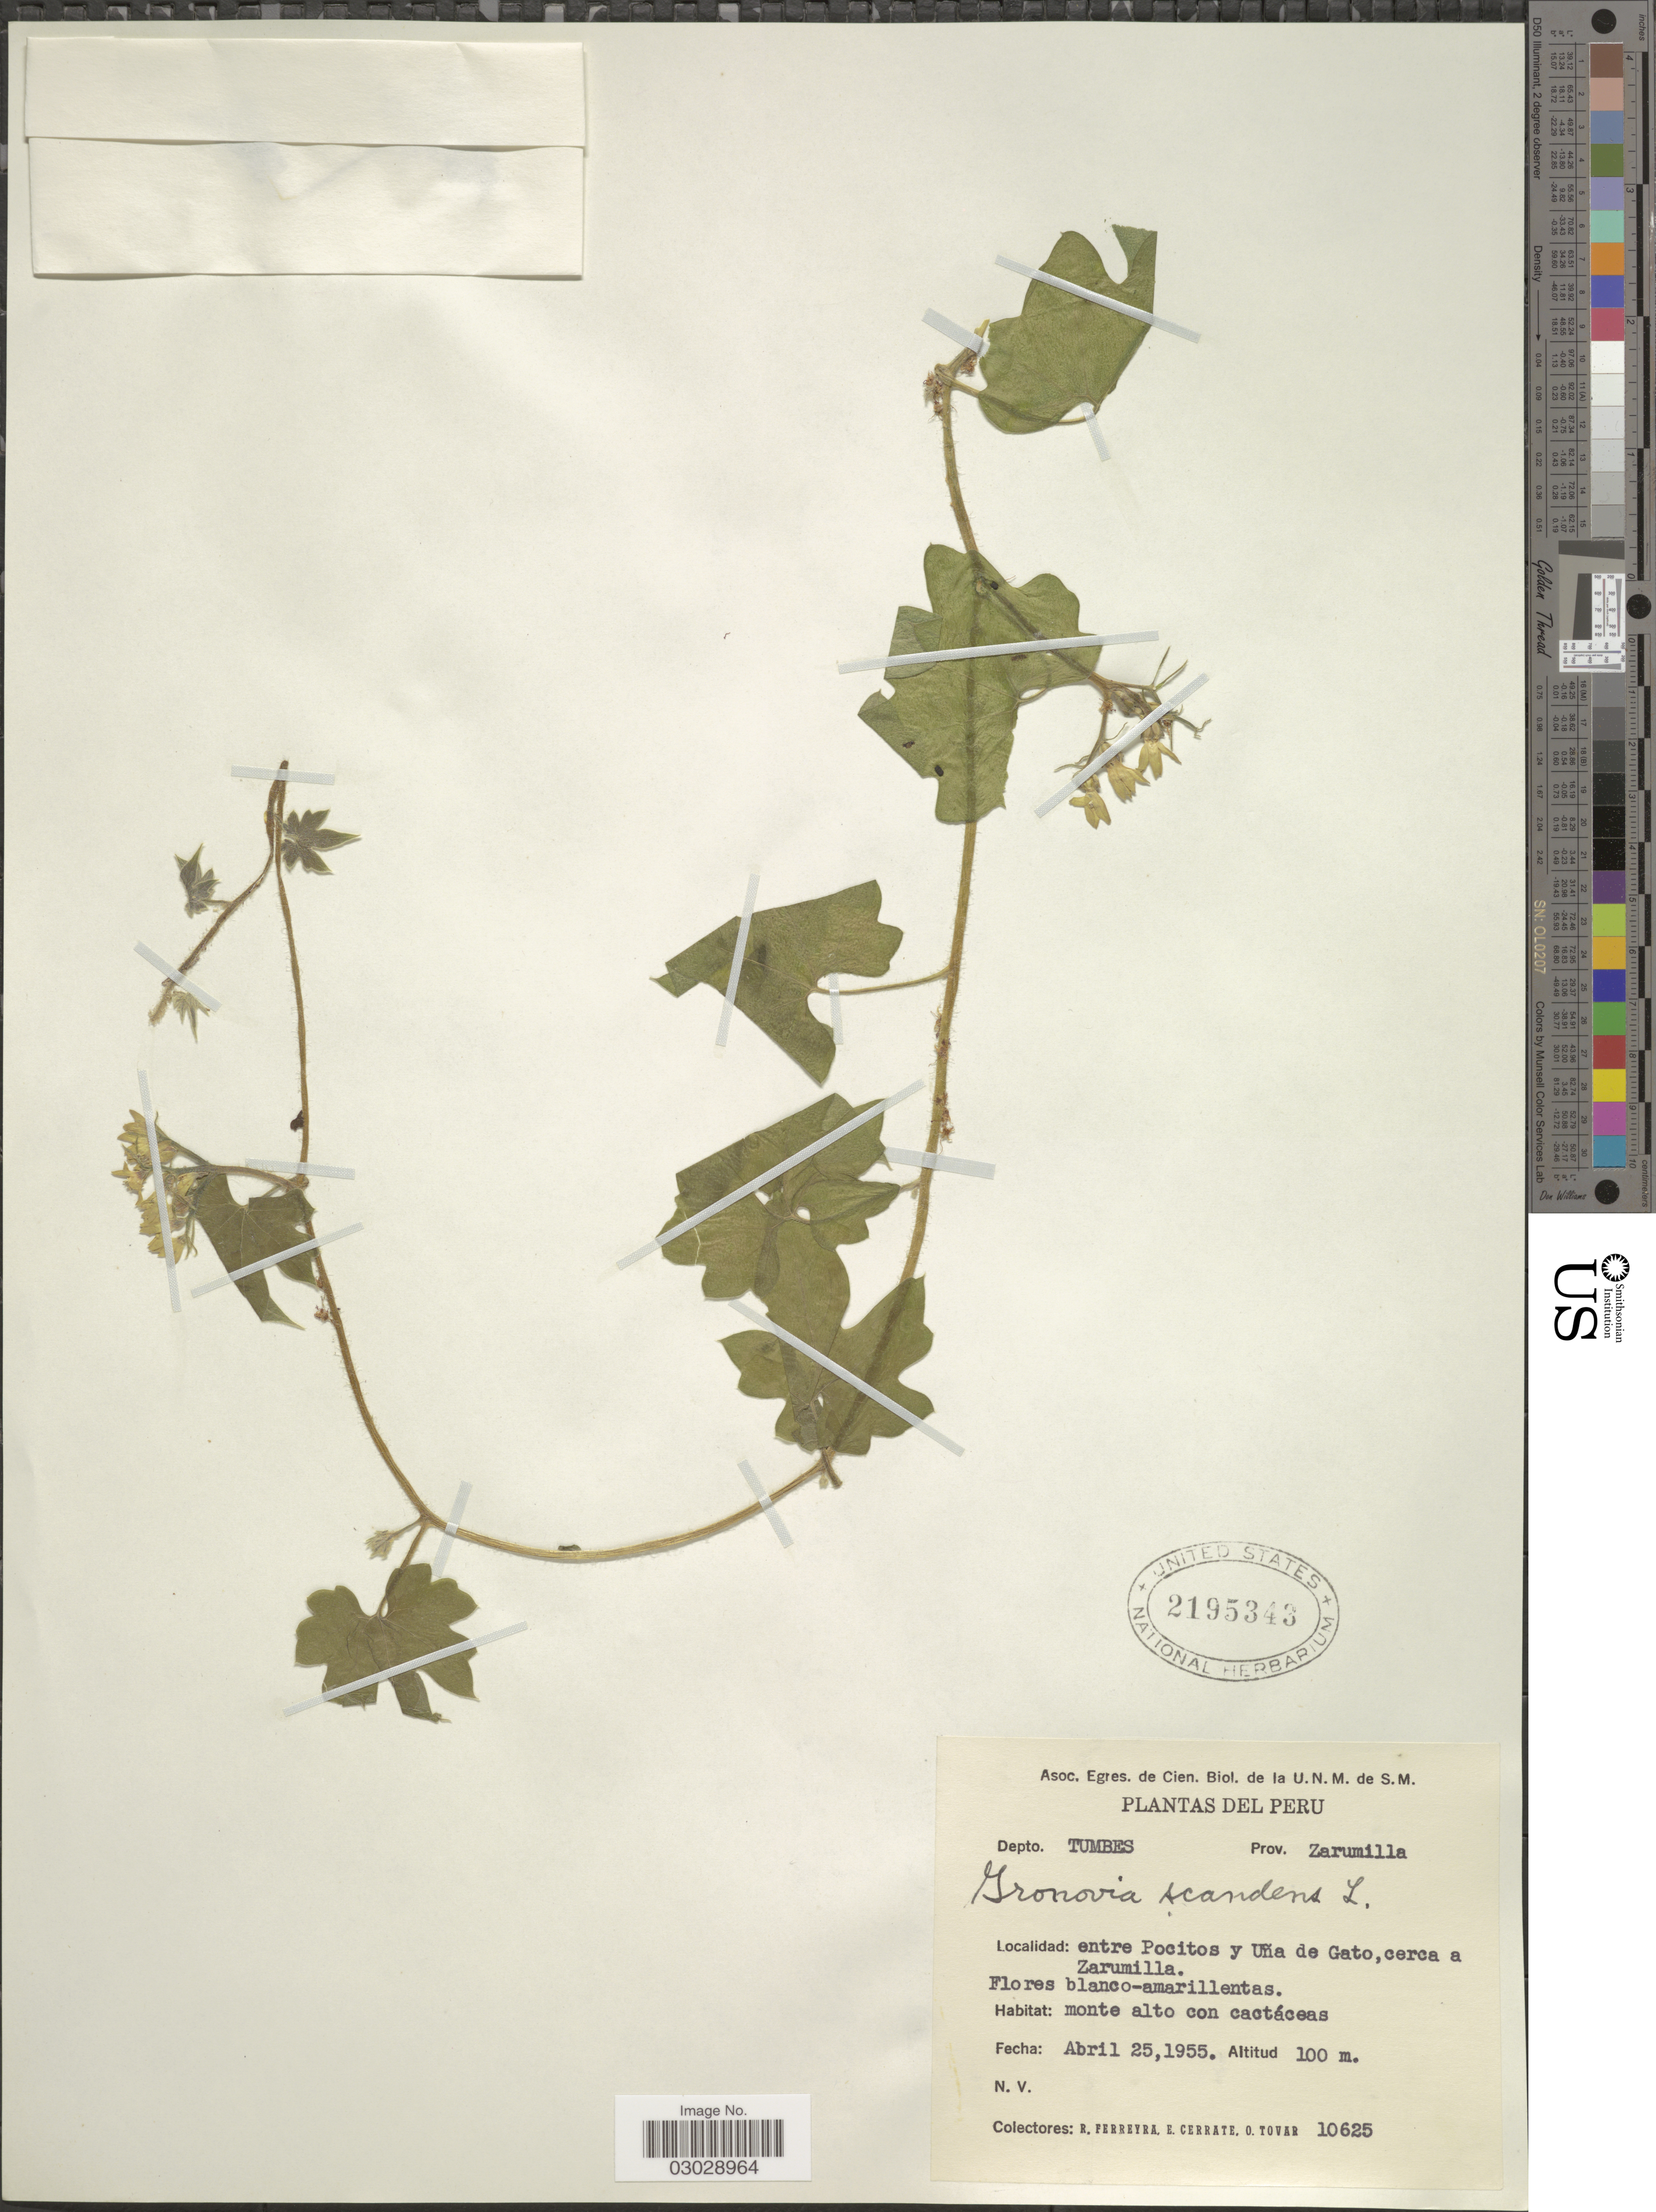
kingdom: Plantae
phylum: Tracheophyta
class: Magnoliopsida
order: Cornales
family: Loasaceae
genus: Gronovia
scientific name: Gronovia scandens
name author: L.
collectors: R. A. Ferreyra, E. Cerrate & Ó. Tovar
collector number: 10625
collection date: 1955-04-25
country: Peru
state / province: Tumbes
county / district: Zarumilla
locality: Depto. Tumbes. Prov. Zarumilla. Entre Pocitos y Uña de Gato, cerca a Zarumilla.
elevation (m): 100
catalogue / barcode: US 2195343